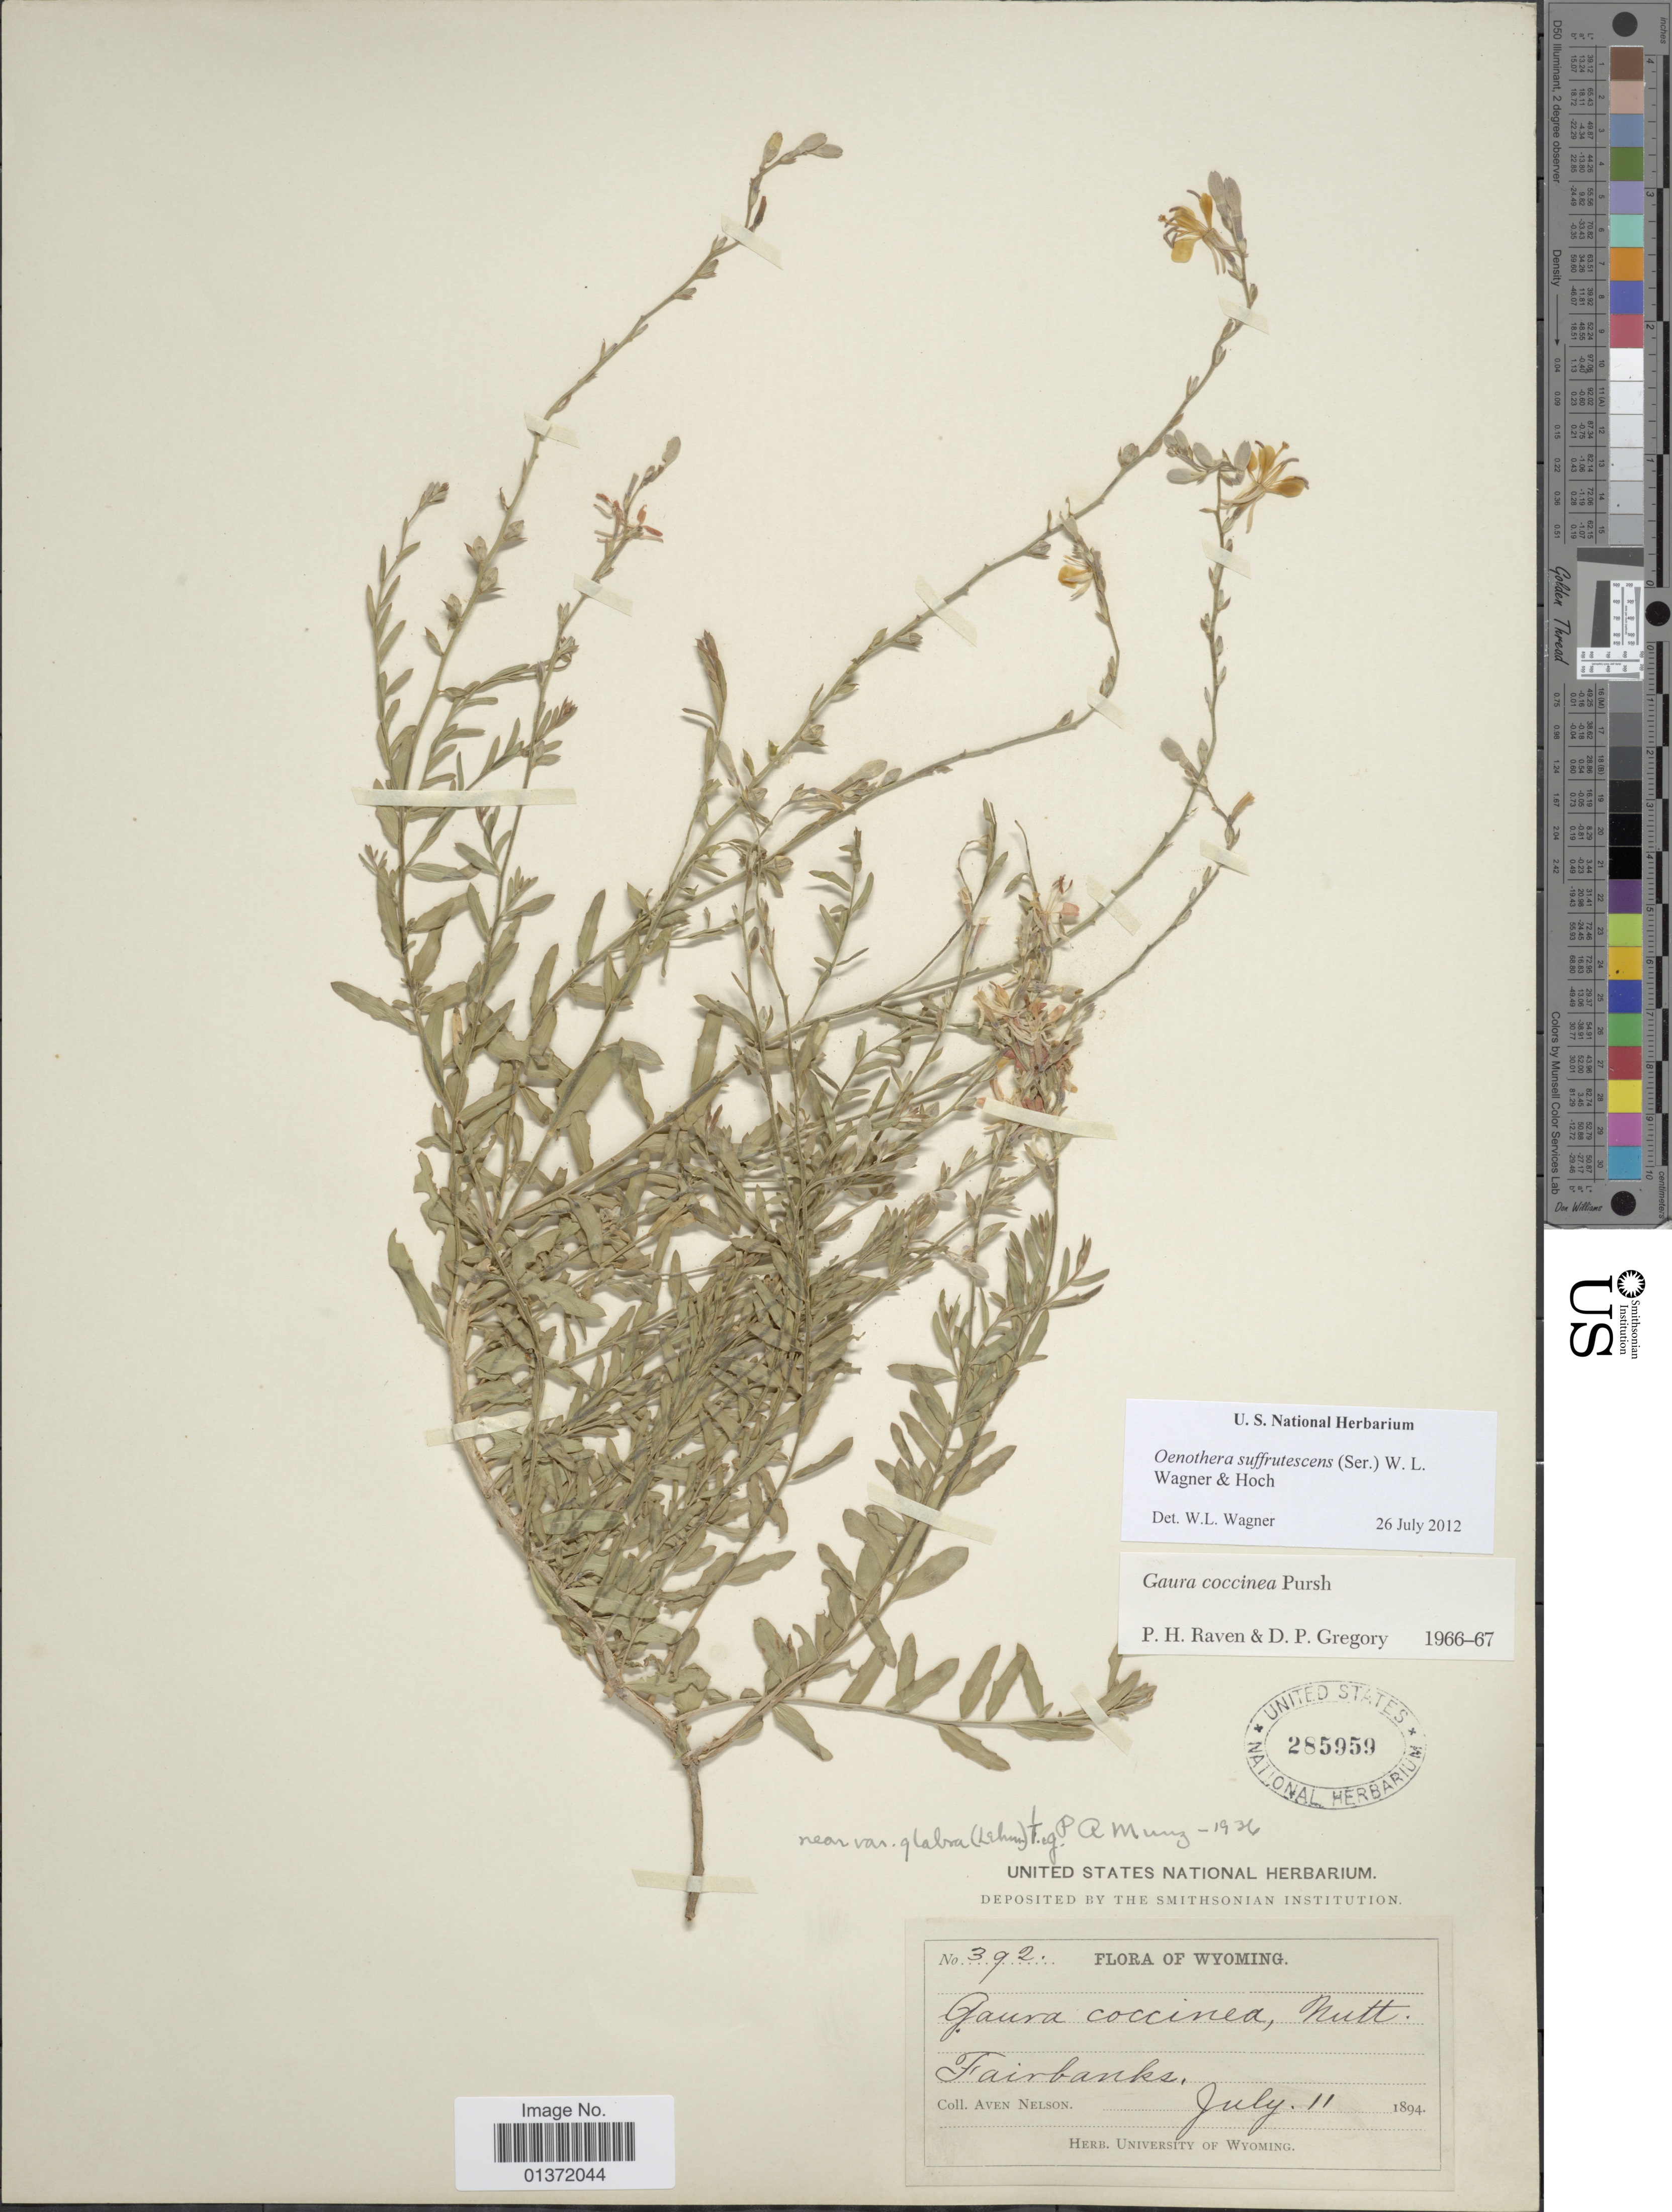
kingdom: Plantae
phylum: Tracheophyta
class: Magnoliopsida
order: Myrtales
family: Onagraceae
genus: Oenothera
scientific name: Oenothera suffrutescens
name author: (Ser.) W.L. Wagner & Hoch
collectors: A. Nelson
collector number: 392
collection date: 1894-07-11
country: United States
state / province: Wyoming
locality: Faisbanks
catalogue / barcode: US 285959